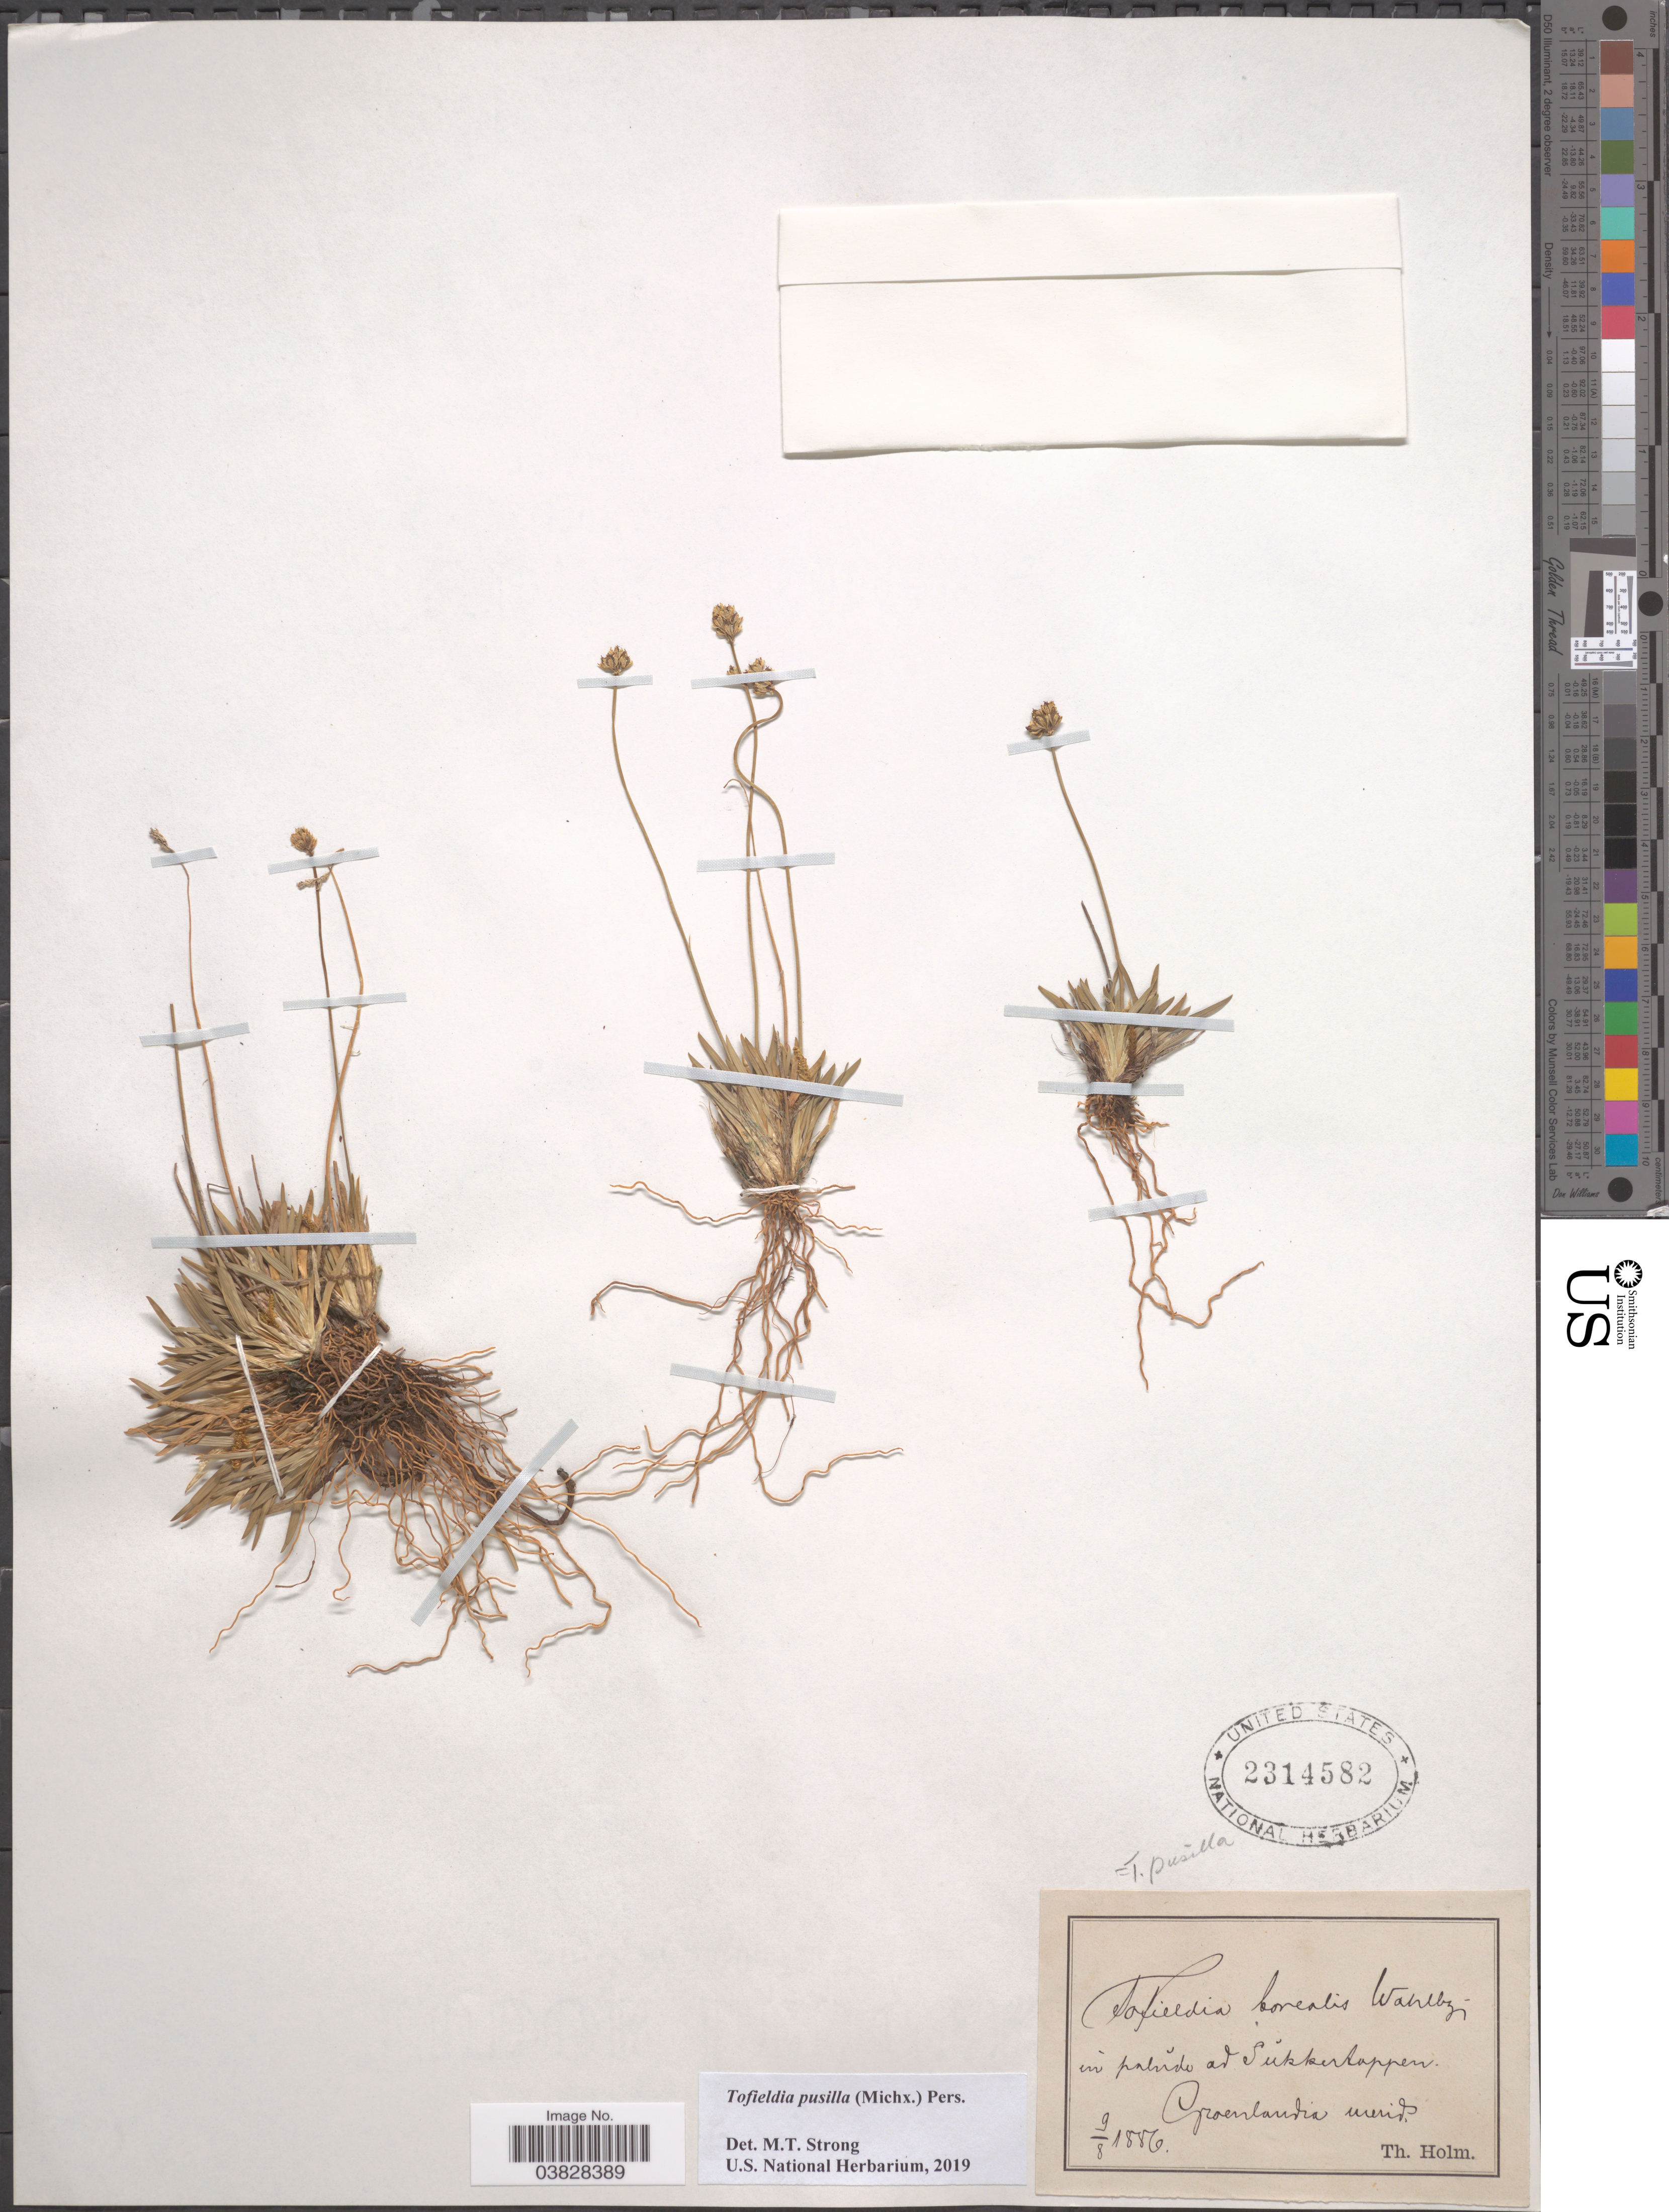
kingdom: Plantae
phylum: Tracheophyta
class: Liliopsida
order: Alismatales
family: Tofieldiaceae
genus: Tofieldia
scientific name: Tofieldia pusilla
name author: (Michx.) Pers.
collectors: T. Holm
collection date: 1886-08-09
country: Greenland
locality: In palude ad Sukkertappen. Groenlandia merid.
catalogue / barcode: US 2314582